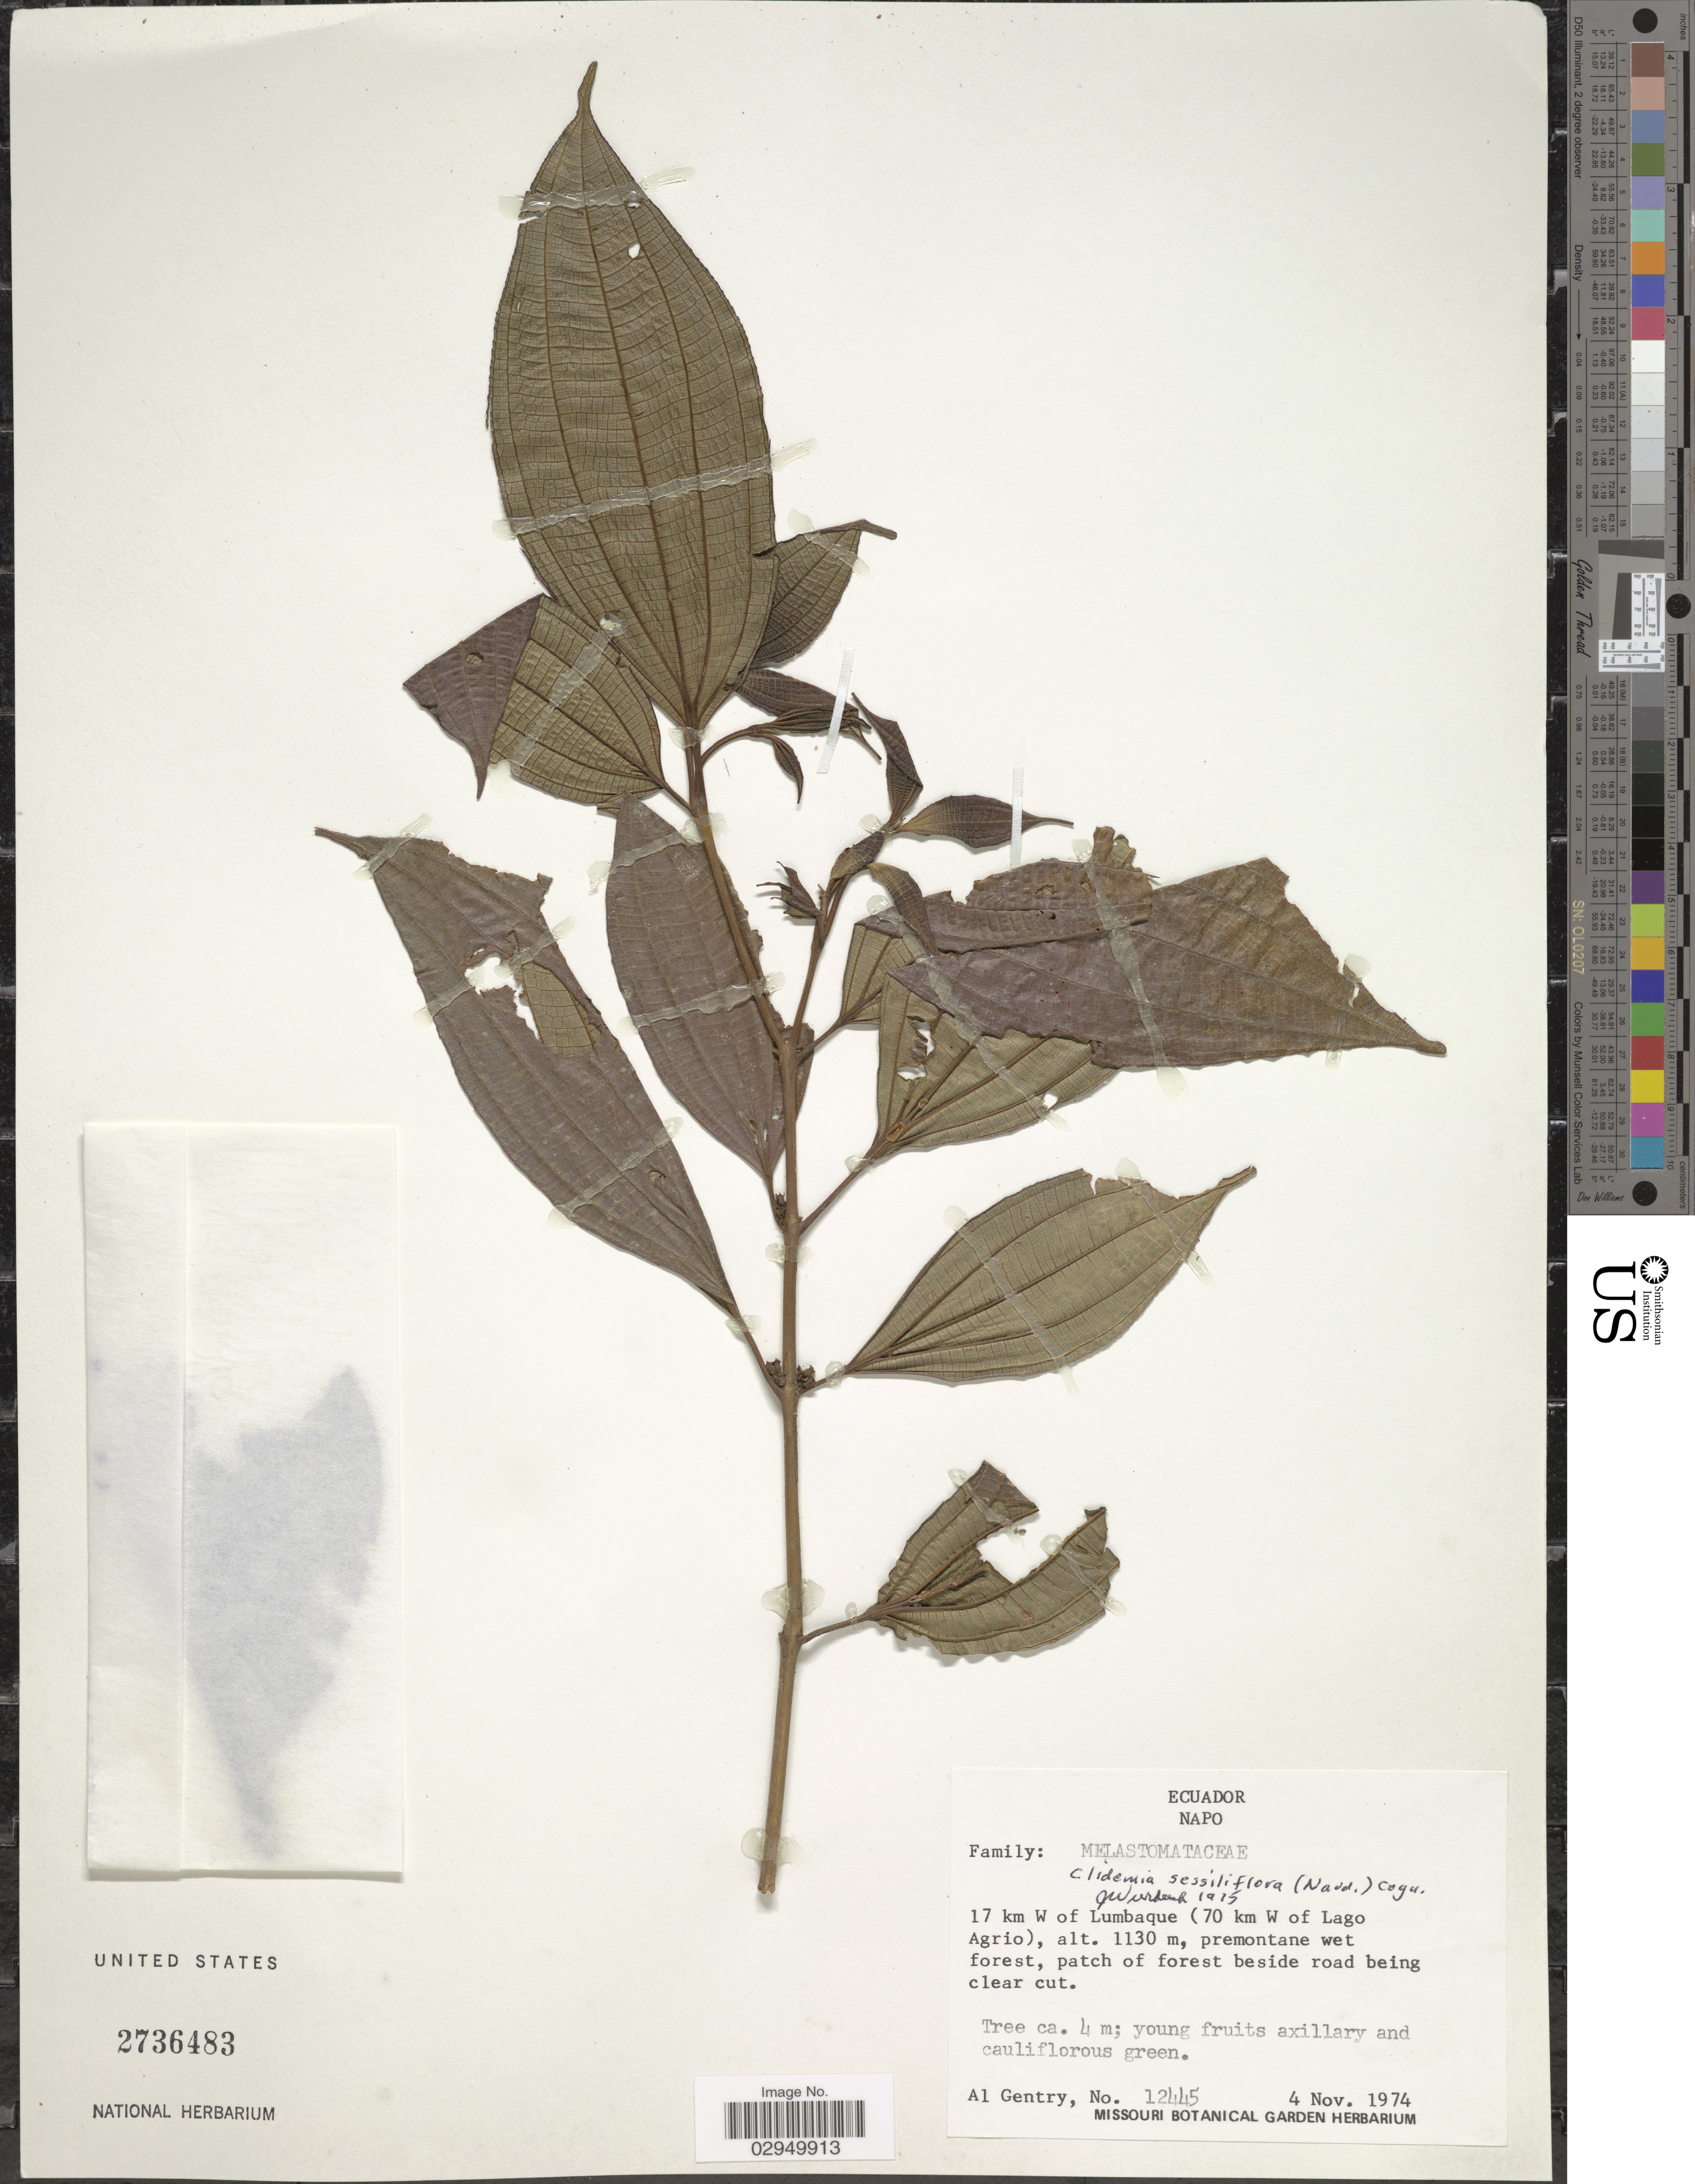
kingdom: Plantae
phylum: Tracheophyta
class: Magnoliopsida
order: Myrtales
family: Melastomataceae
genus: Clidemia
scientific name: Clidemia sessiliflora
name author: (Naudin) Cogn.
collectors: A. H. Gentry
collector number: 12445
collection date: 1974-11-04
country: Ecuador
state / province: Napo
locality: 17 km W of Lumbaque (70 km W of Lago Agrio), premonte wet forest, patch of forest beside road being clear cut.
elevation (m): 1130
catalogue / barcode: US 2736483